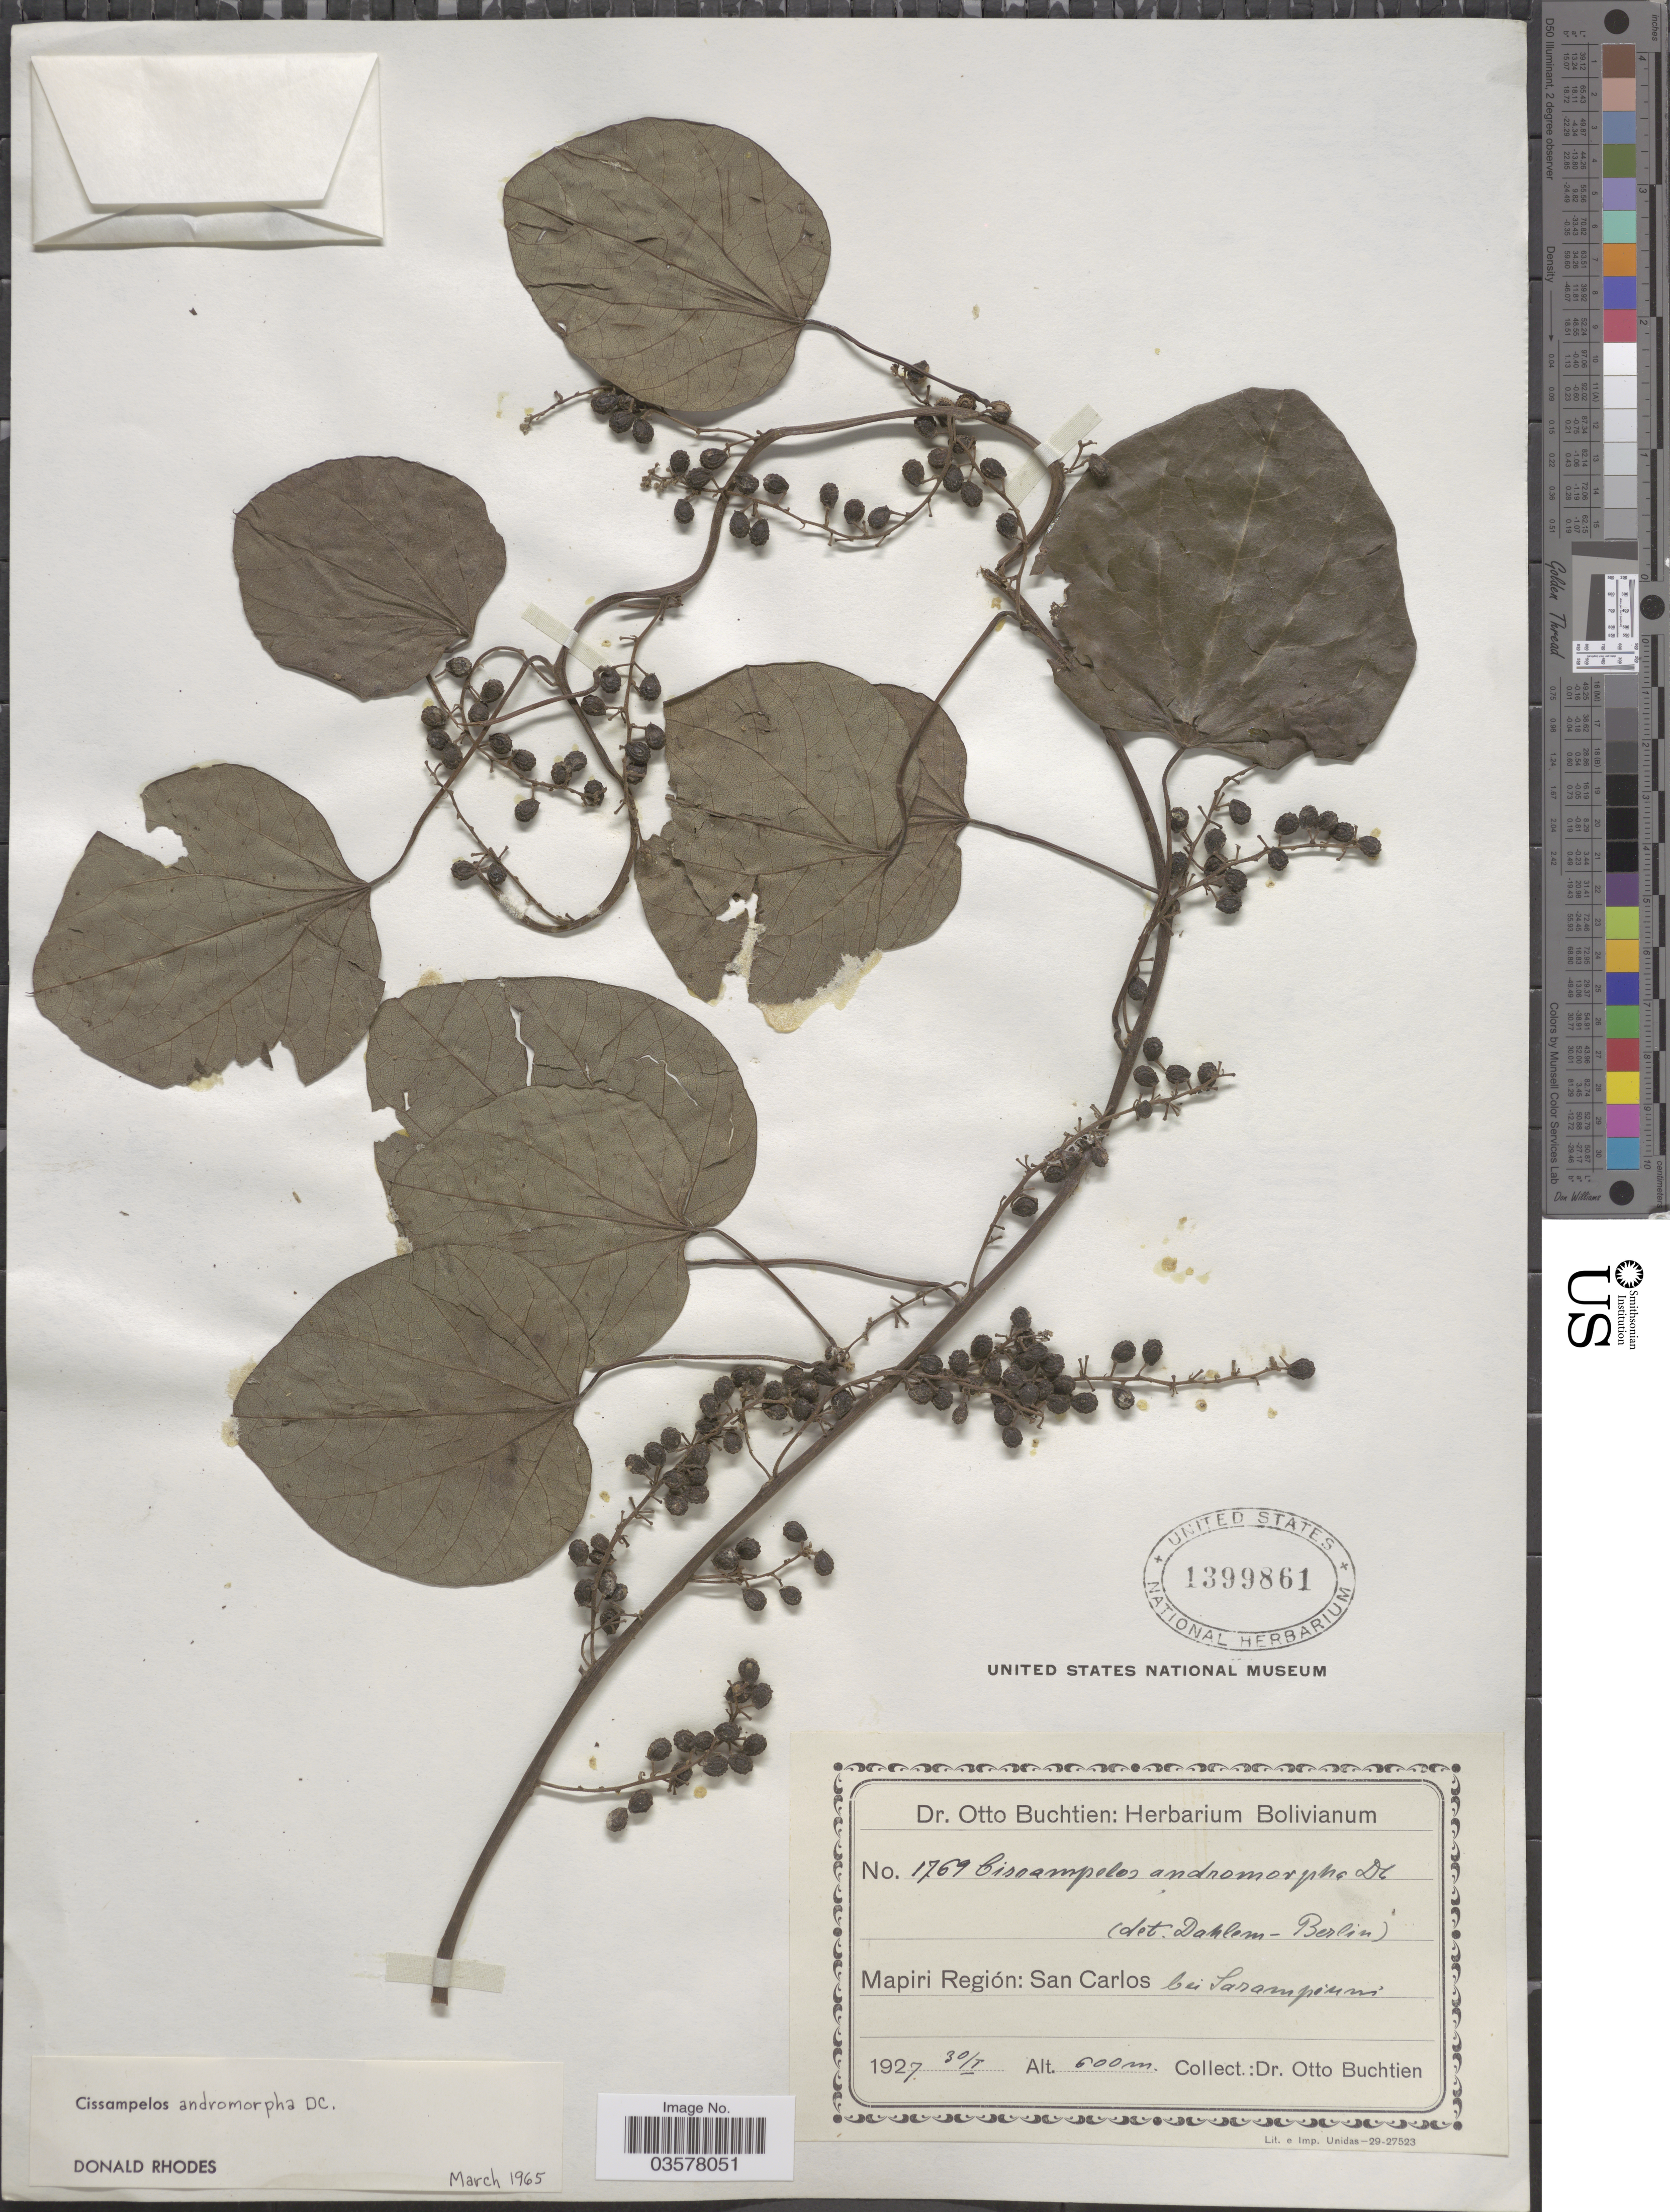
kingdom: Plantae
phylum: Tracheophyta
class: Magnoliopsida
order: Ranunculales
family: Menispermaceae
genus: Cissampelos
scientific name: Cissampelos andromorpha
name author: DC.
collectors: O. Buchtien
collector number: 1769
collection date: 1927-01-30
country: Bolivia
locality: Mapiri Región: San Carlos bei Sarampiuni.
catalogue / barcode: US 1399861